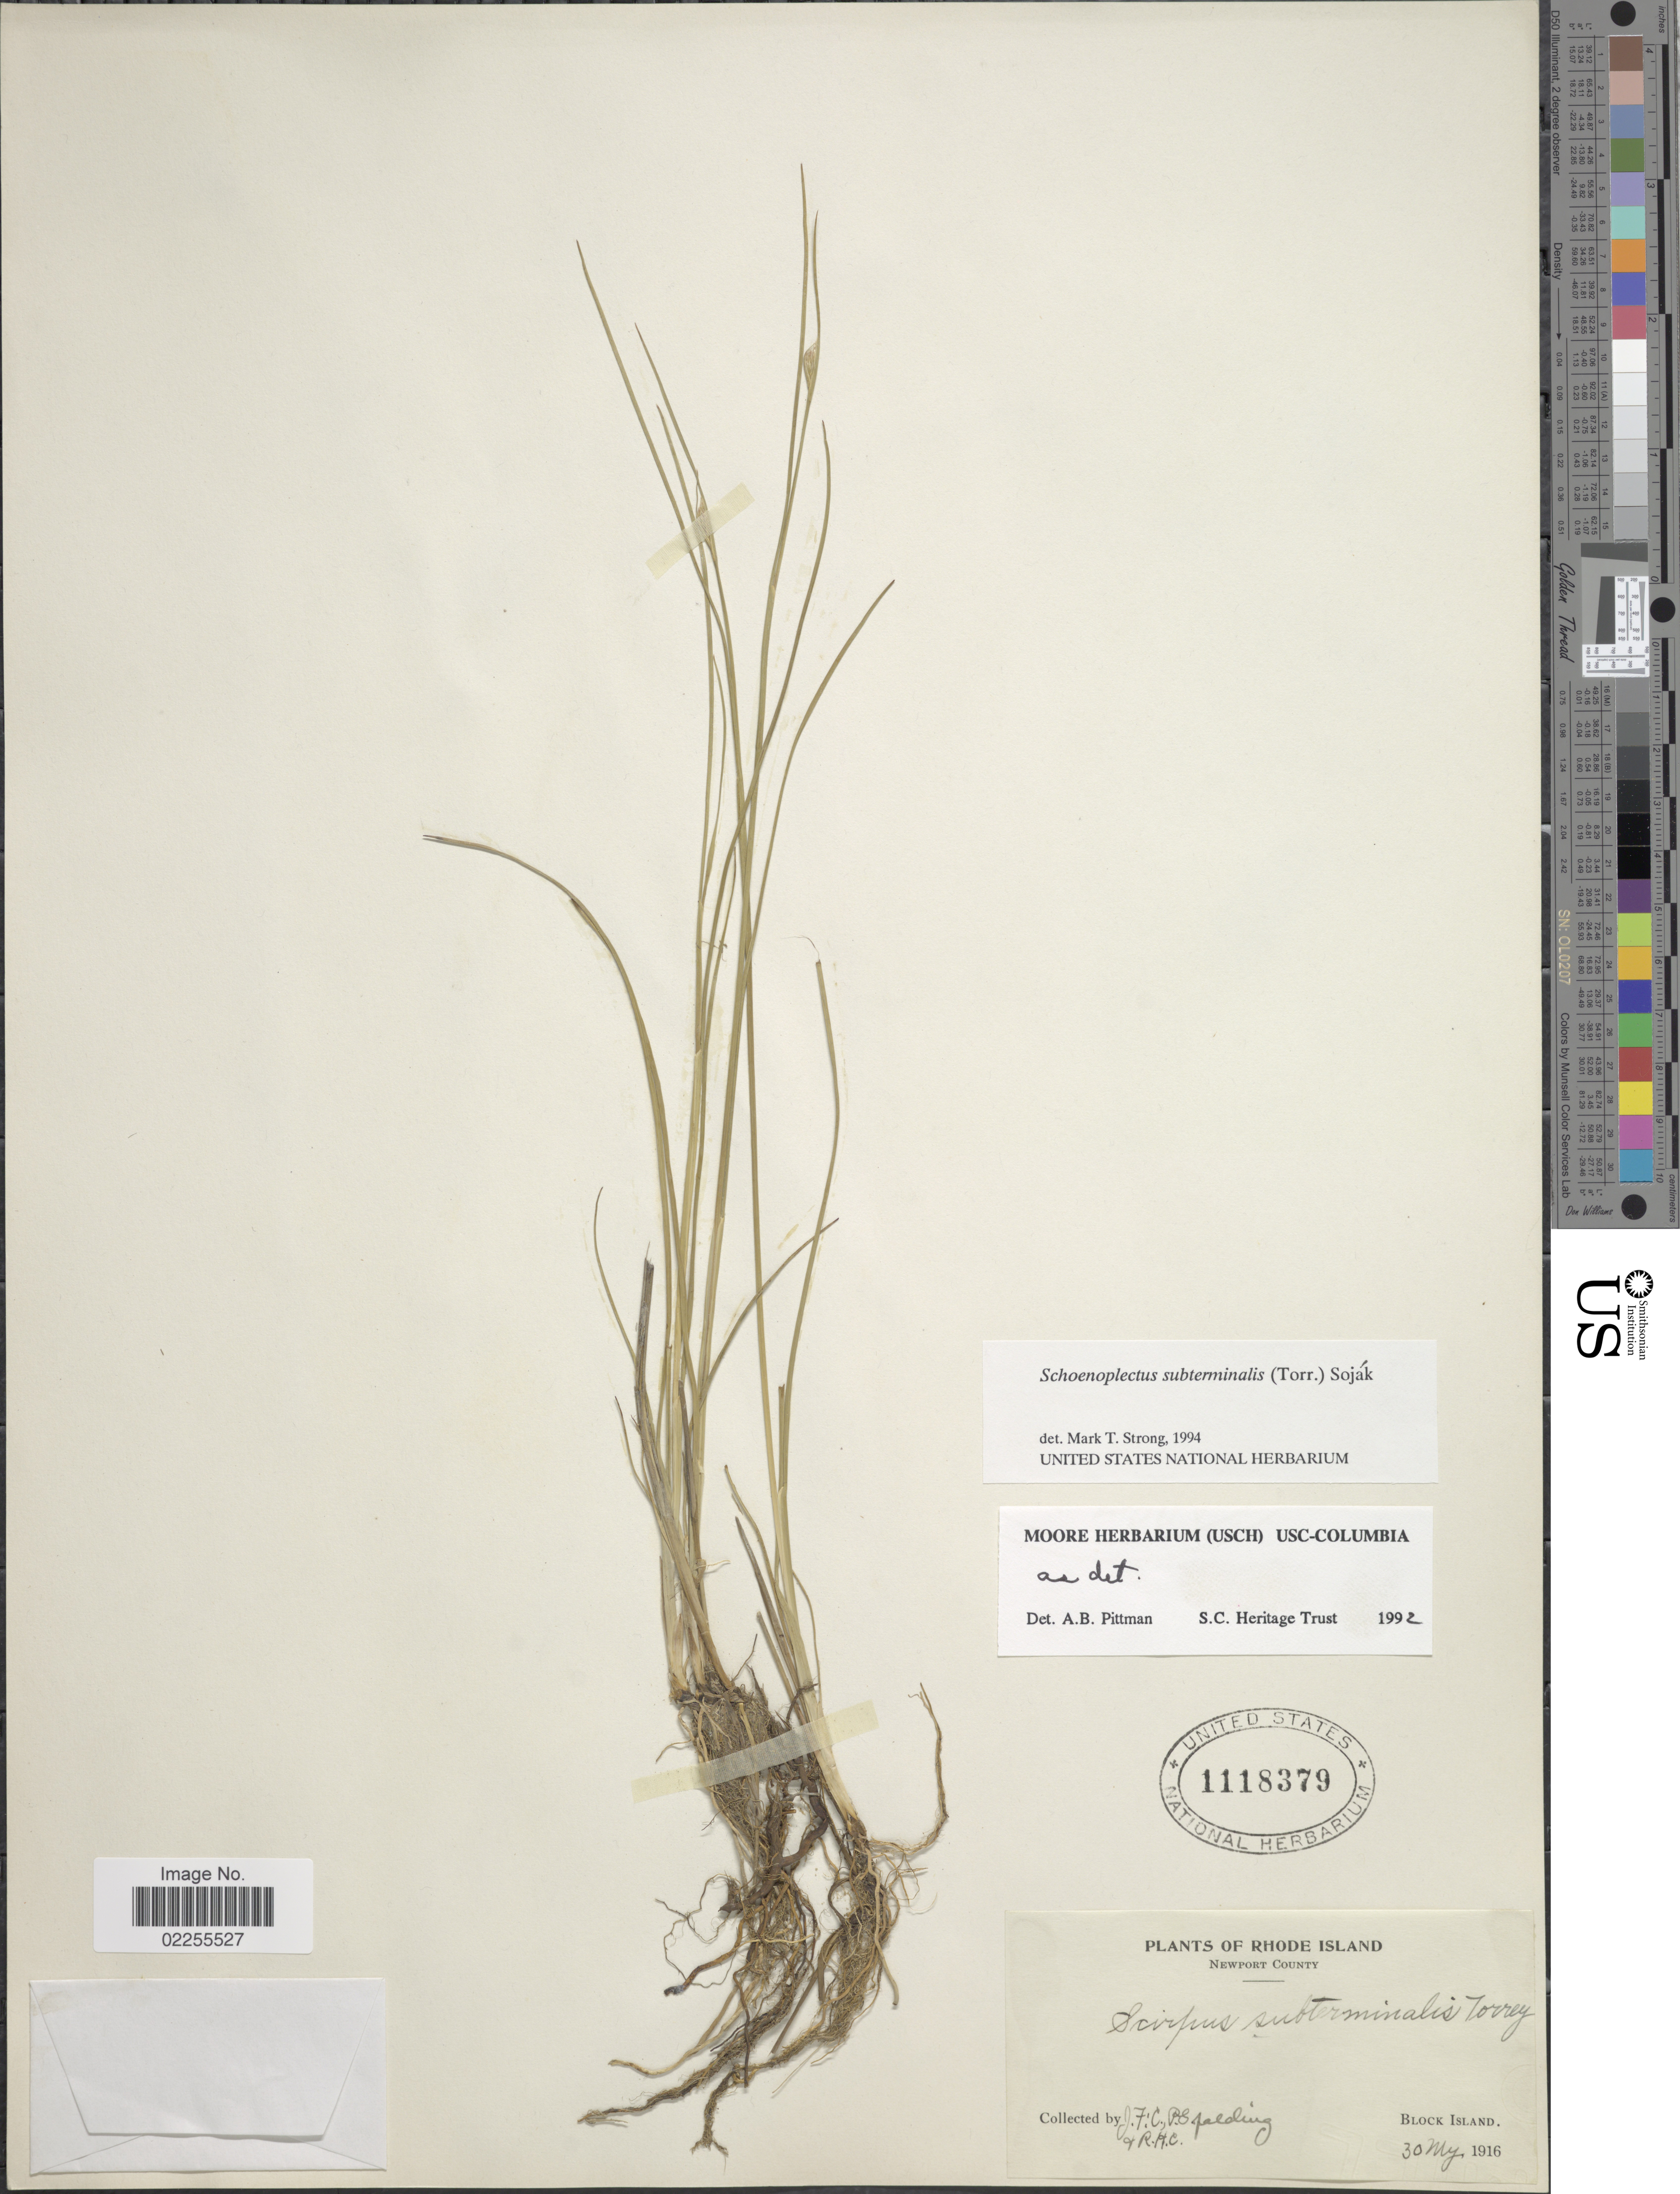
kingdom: Plantae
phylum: Tracheophyta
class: Liliopsida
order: Poales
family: Cyperaceae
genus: Schoenoplectus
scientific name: Schoenoplectus subterminalis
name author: (Torr.) Soják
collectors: J. Collins, P. Spalding & R. H. C.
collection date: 1916-05-30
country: United States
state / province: Rhode Island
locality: Newport County, Block Island.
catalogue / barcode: US 1118379